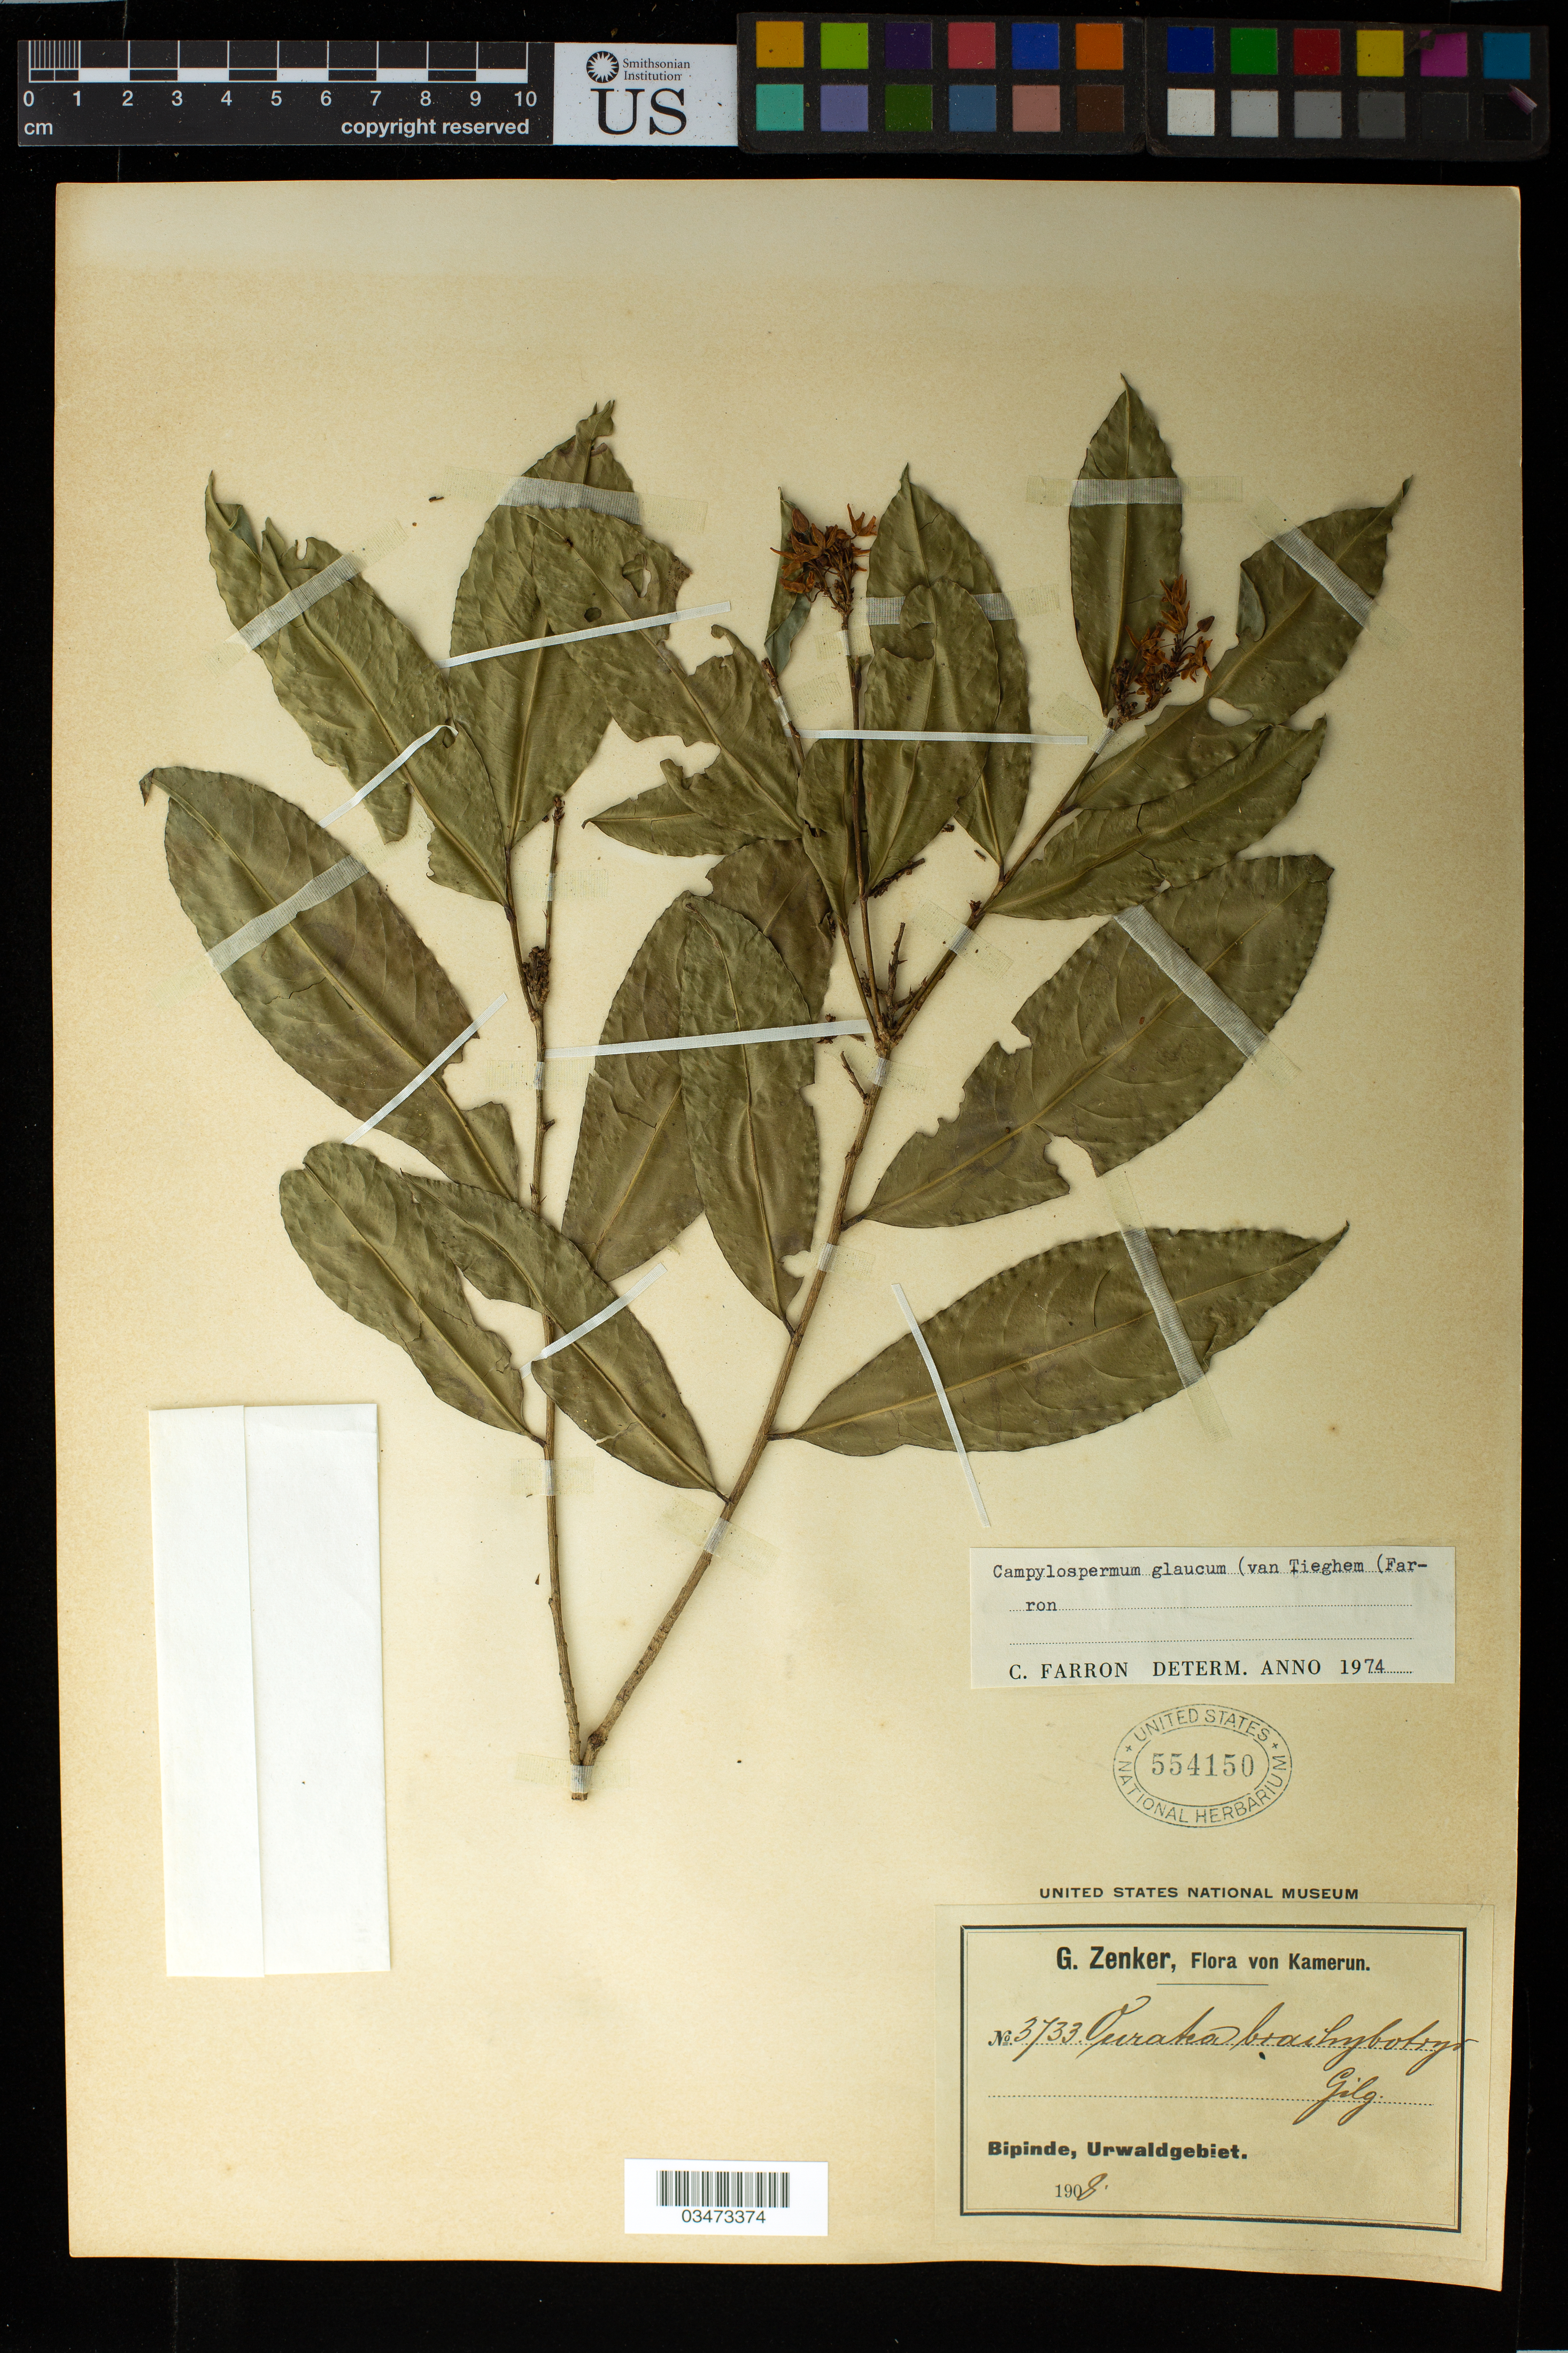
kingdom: Plantae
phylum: Tracheophyta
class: Magnoliopsida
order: Malpighiales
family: Ochnaceae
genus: Campylospermum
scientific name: Campylospermum glaucum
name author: (Tiegh.) Farron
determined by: Farron, Claude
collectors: G. A. Zenker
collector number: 3133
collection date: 1908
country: Cameroon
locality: Bipinde, Urwaldgebiet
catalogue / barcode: US 554150